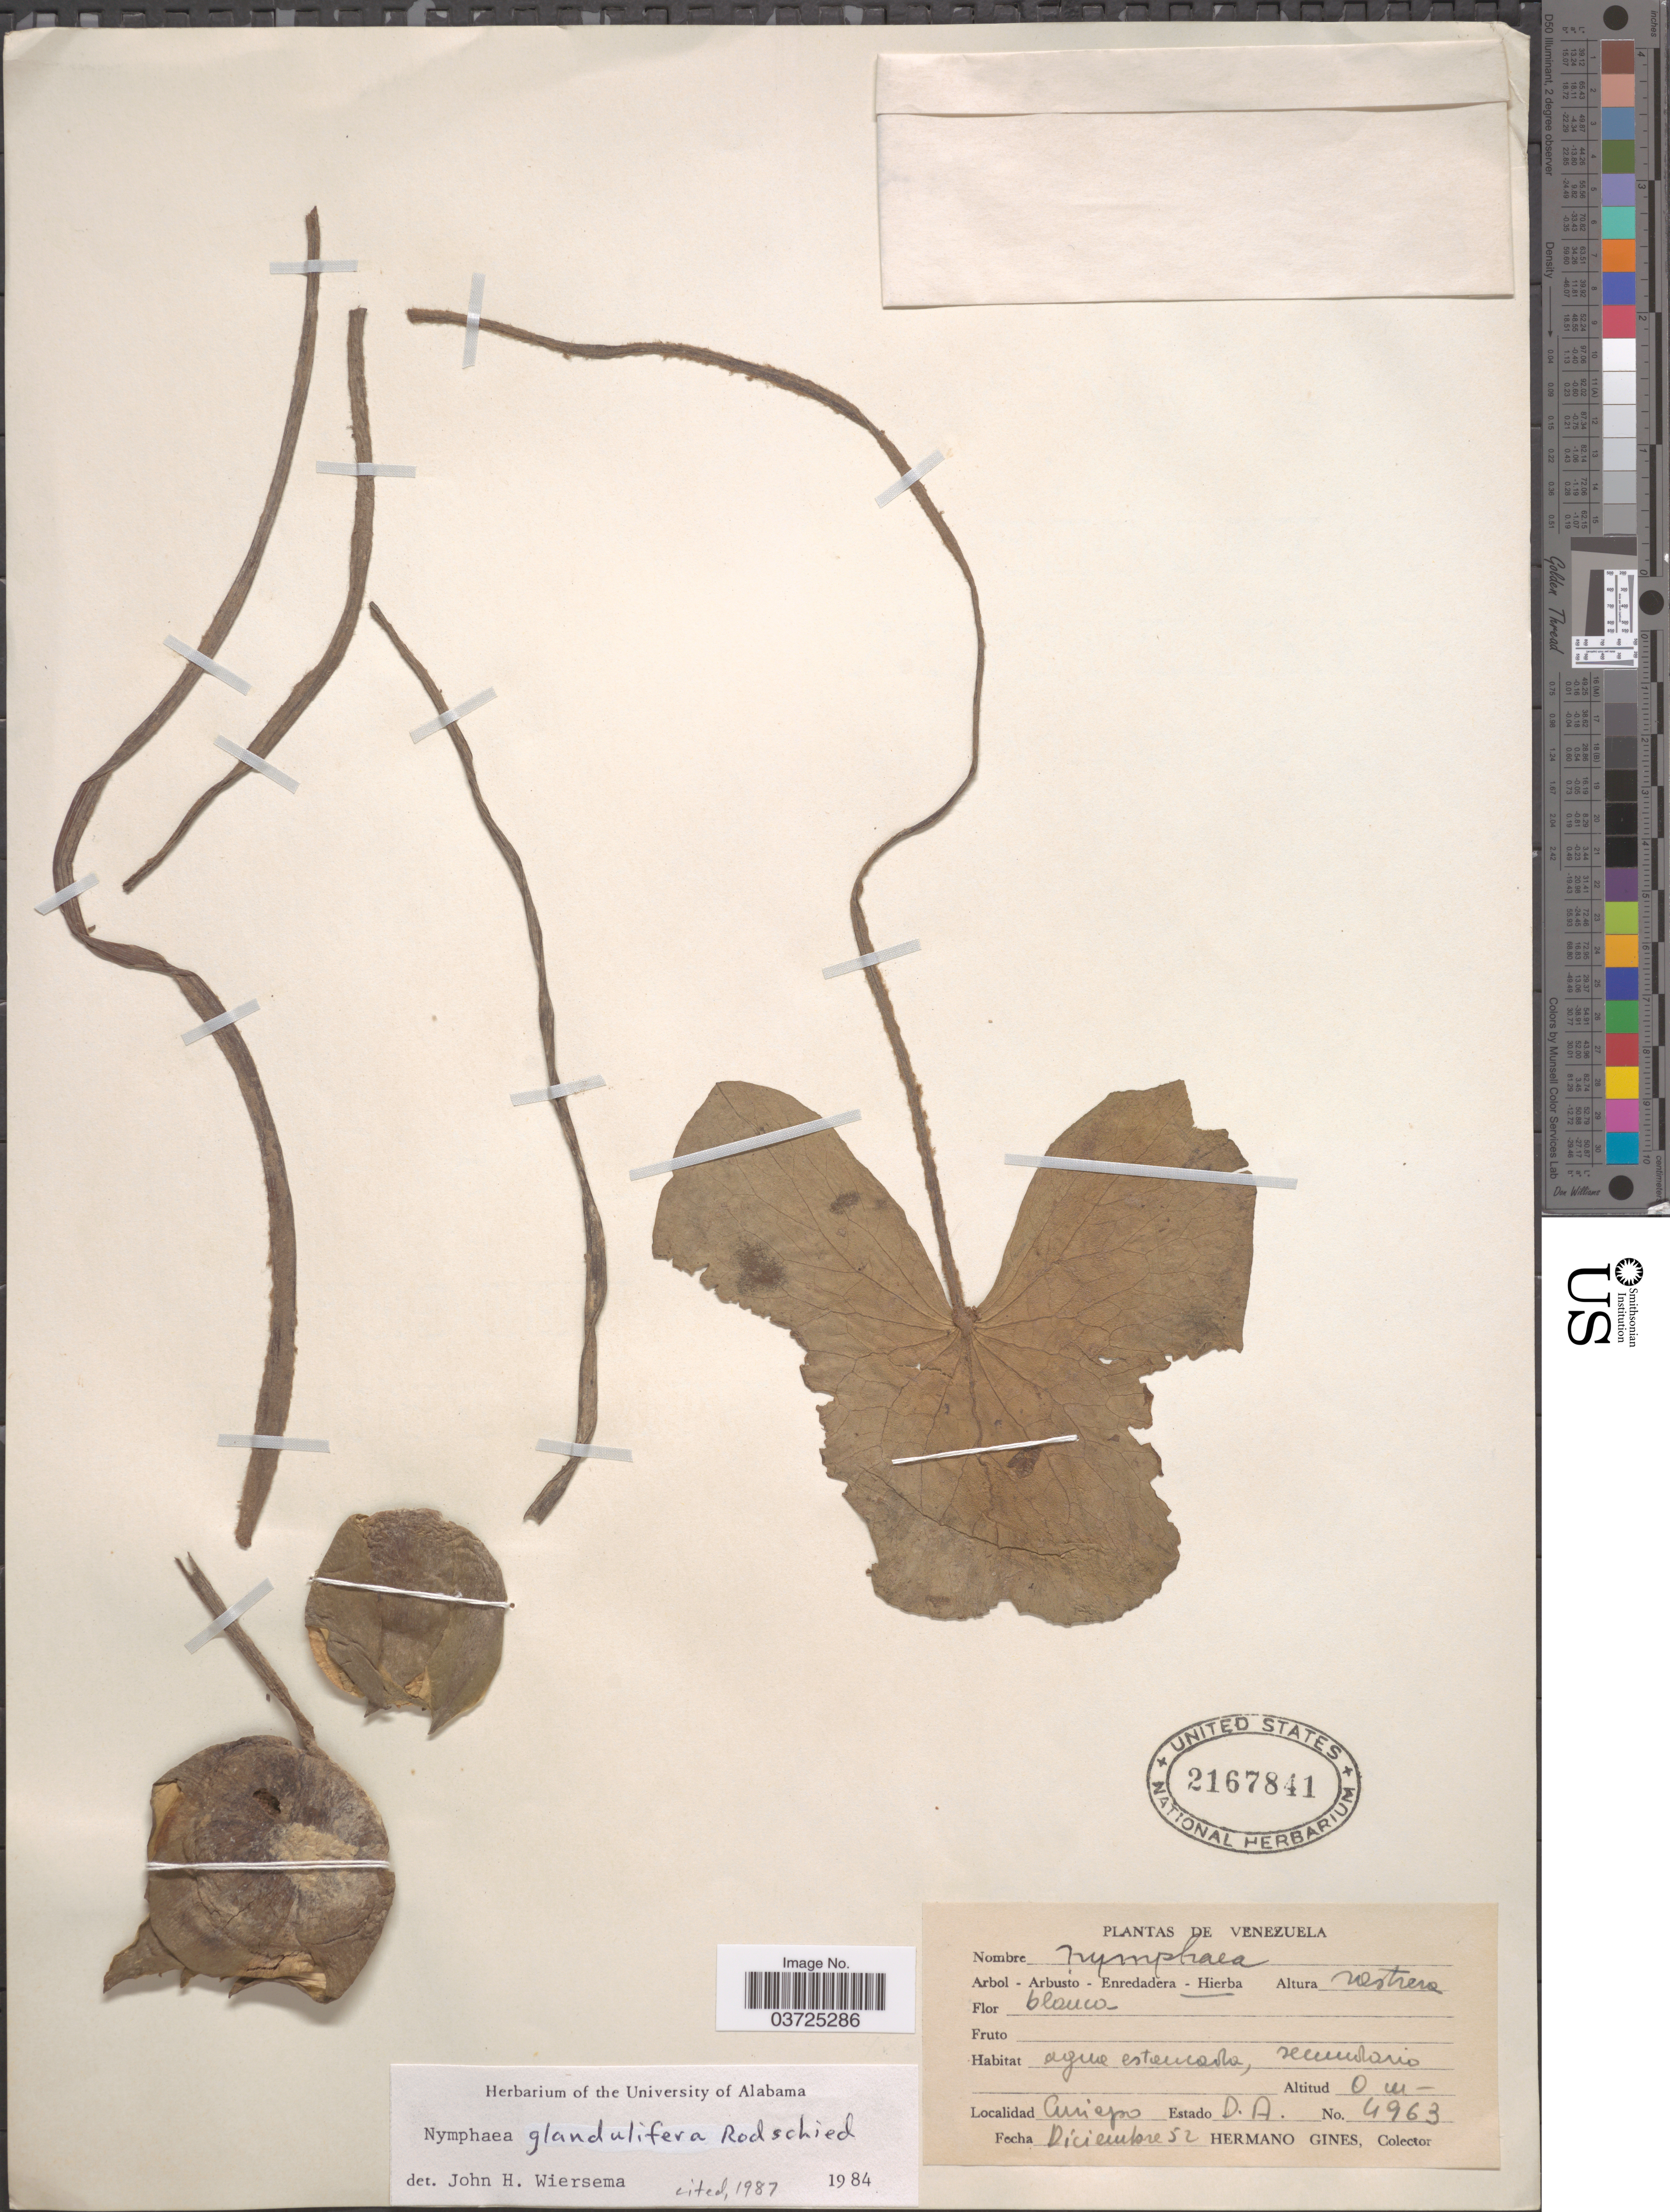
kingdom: Plantae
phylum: Tracheophyta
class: Magnoliopsida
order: Nymphaeales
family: Nymphaeaceae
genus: Nymphaea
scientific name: Nymphaea glandulifera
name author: Rodschied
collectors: Bro. Gines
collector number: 4963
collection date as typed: Transcribed d/m/y: /12/52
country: Venezuela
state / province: Delta Amacuro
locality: Curiepo.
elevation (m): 0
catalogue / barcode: US 2167841